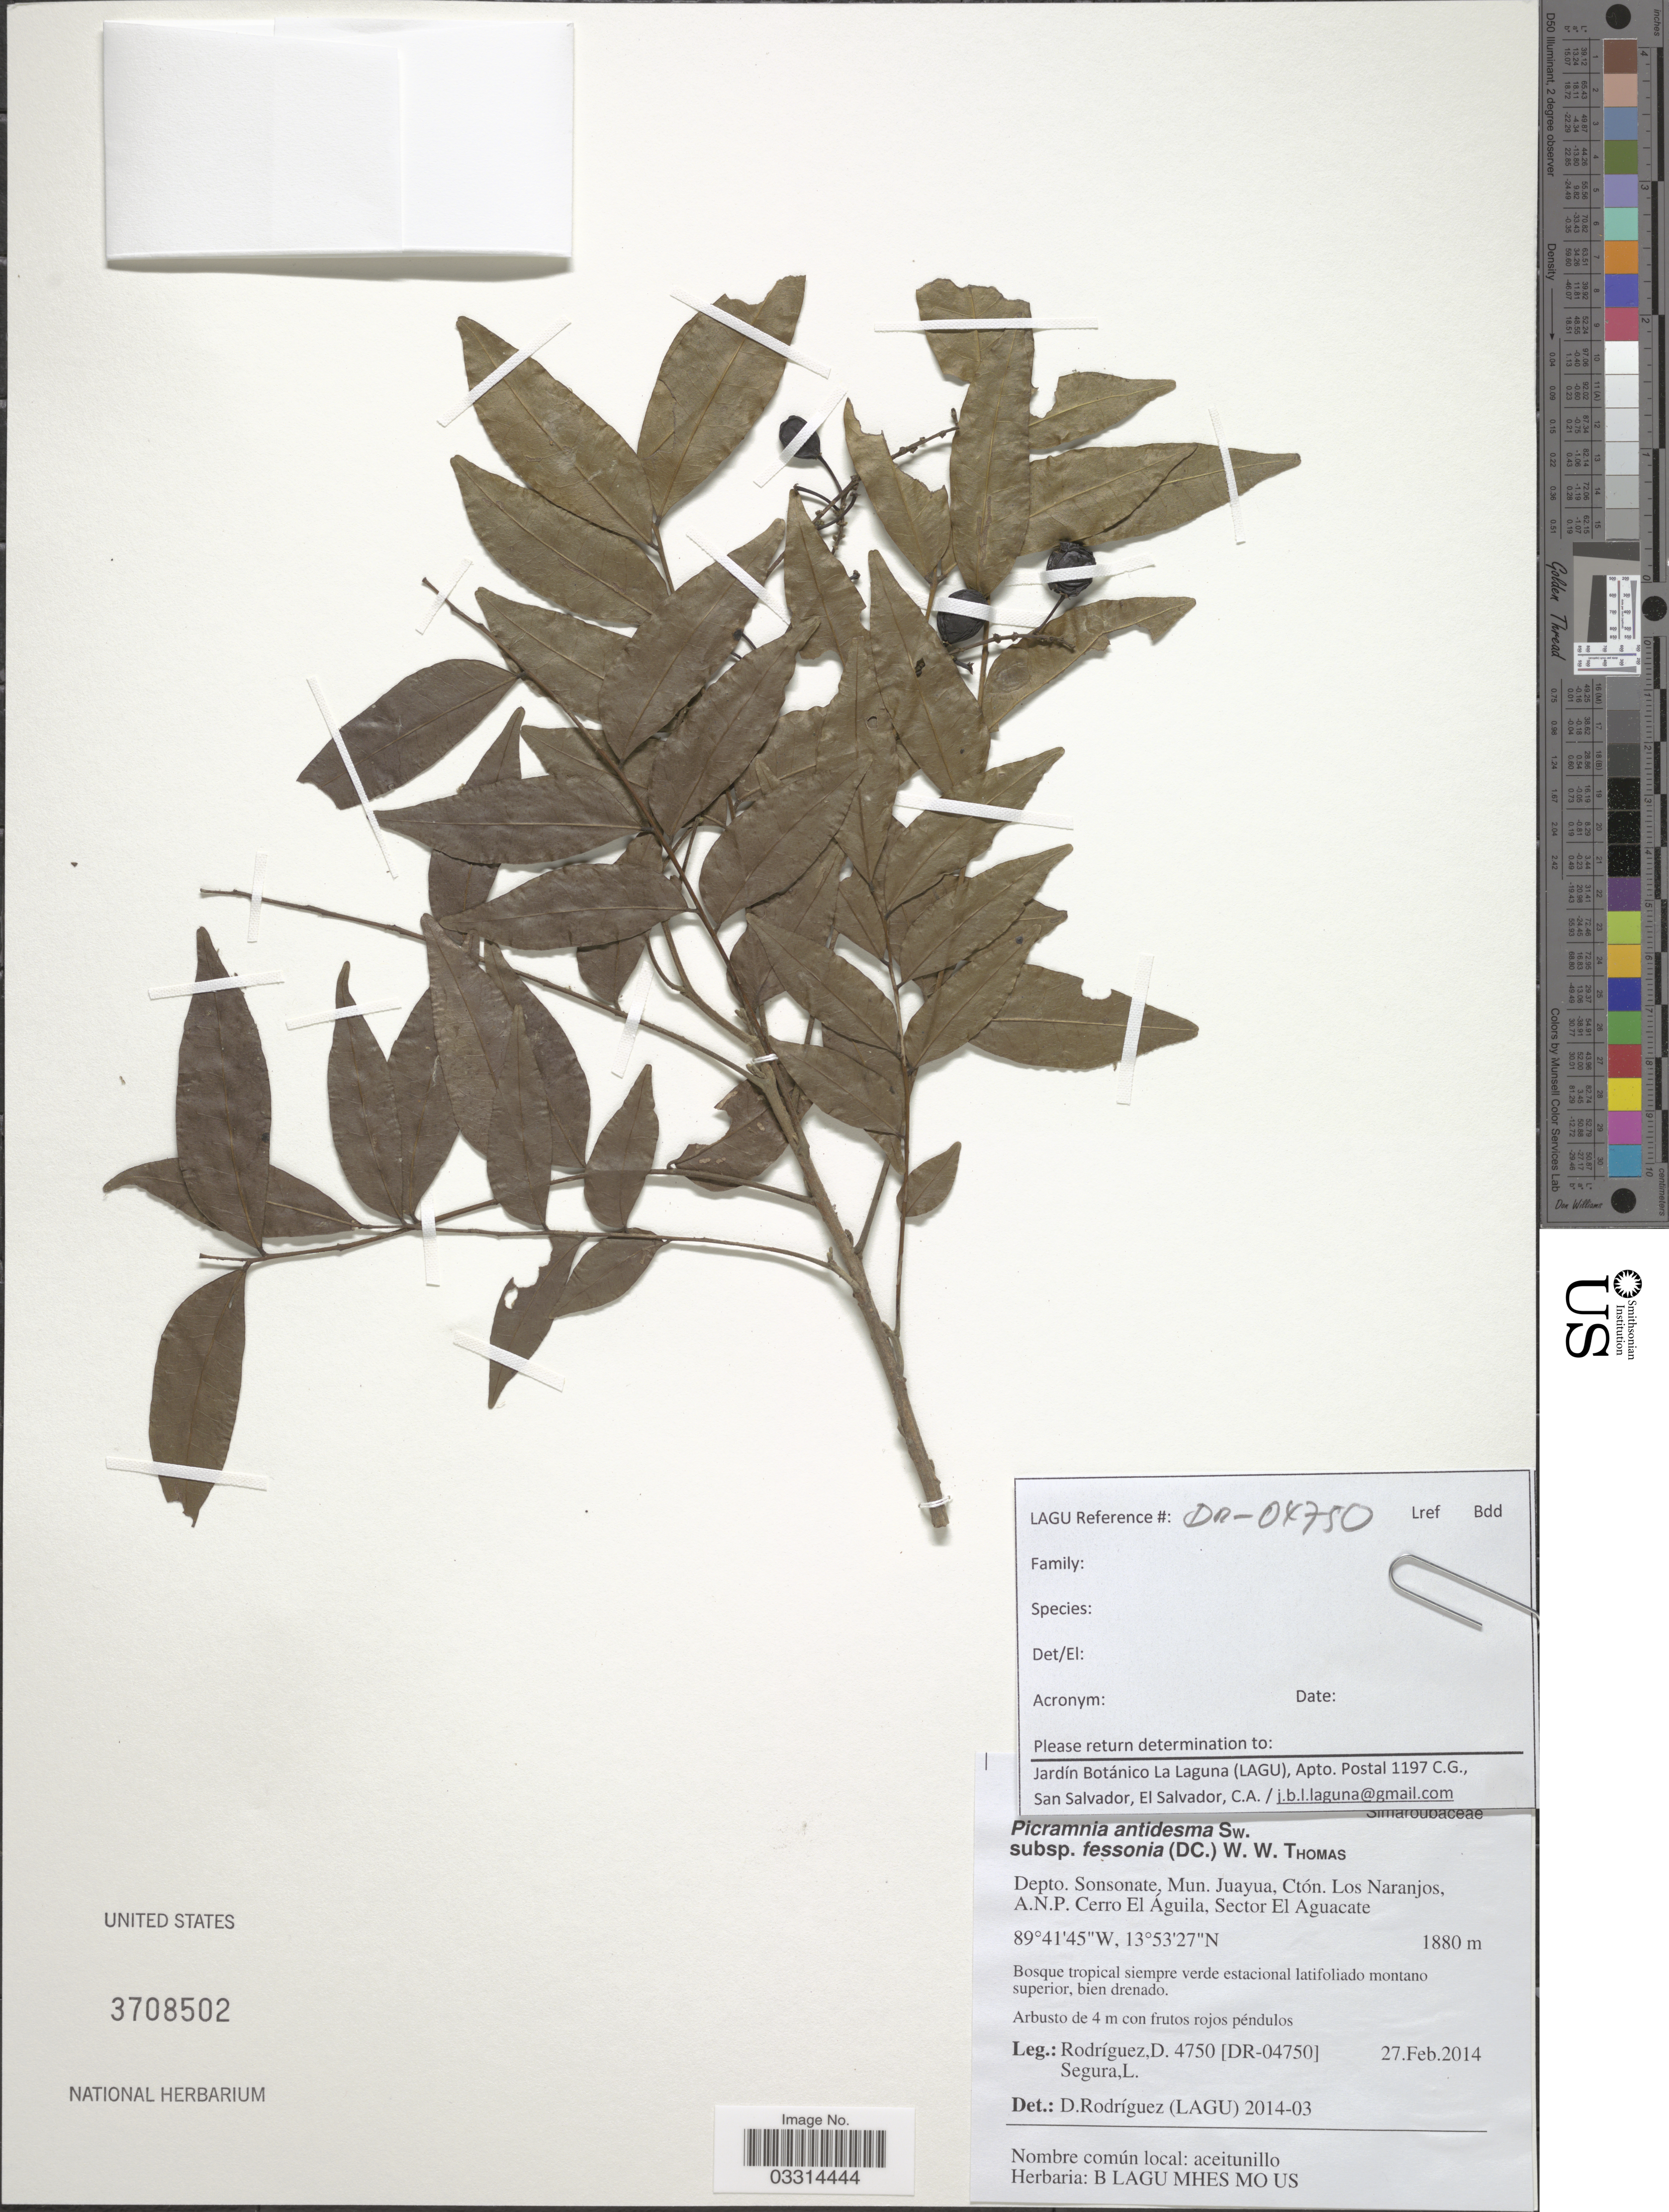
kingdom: Plantae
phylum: Tracheophyta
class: Magnoliopsida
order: Picramniales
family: Picramniaceae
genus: Picramnia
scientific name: Picramnia antidesma subsp. fessonia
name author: (DC.) W.W. Thomas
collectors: D. Rodriguez & L. Segura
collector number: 4750 (DR-04750)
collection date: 2014-02-27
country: El Salvador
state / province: Sonsonate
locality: Depto. Sonsonate, Mun. Juayua, Ctón. Los Naranjos, A.N.P. Cerro El Águila, Sector El Aguacate.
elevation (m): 1880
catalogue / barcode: US 3708502